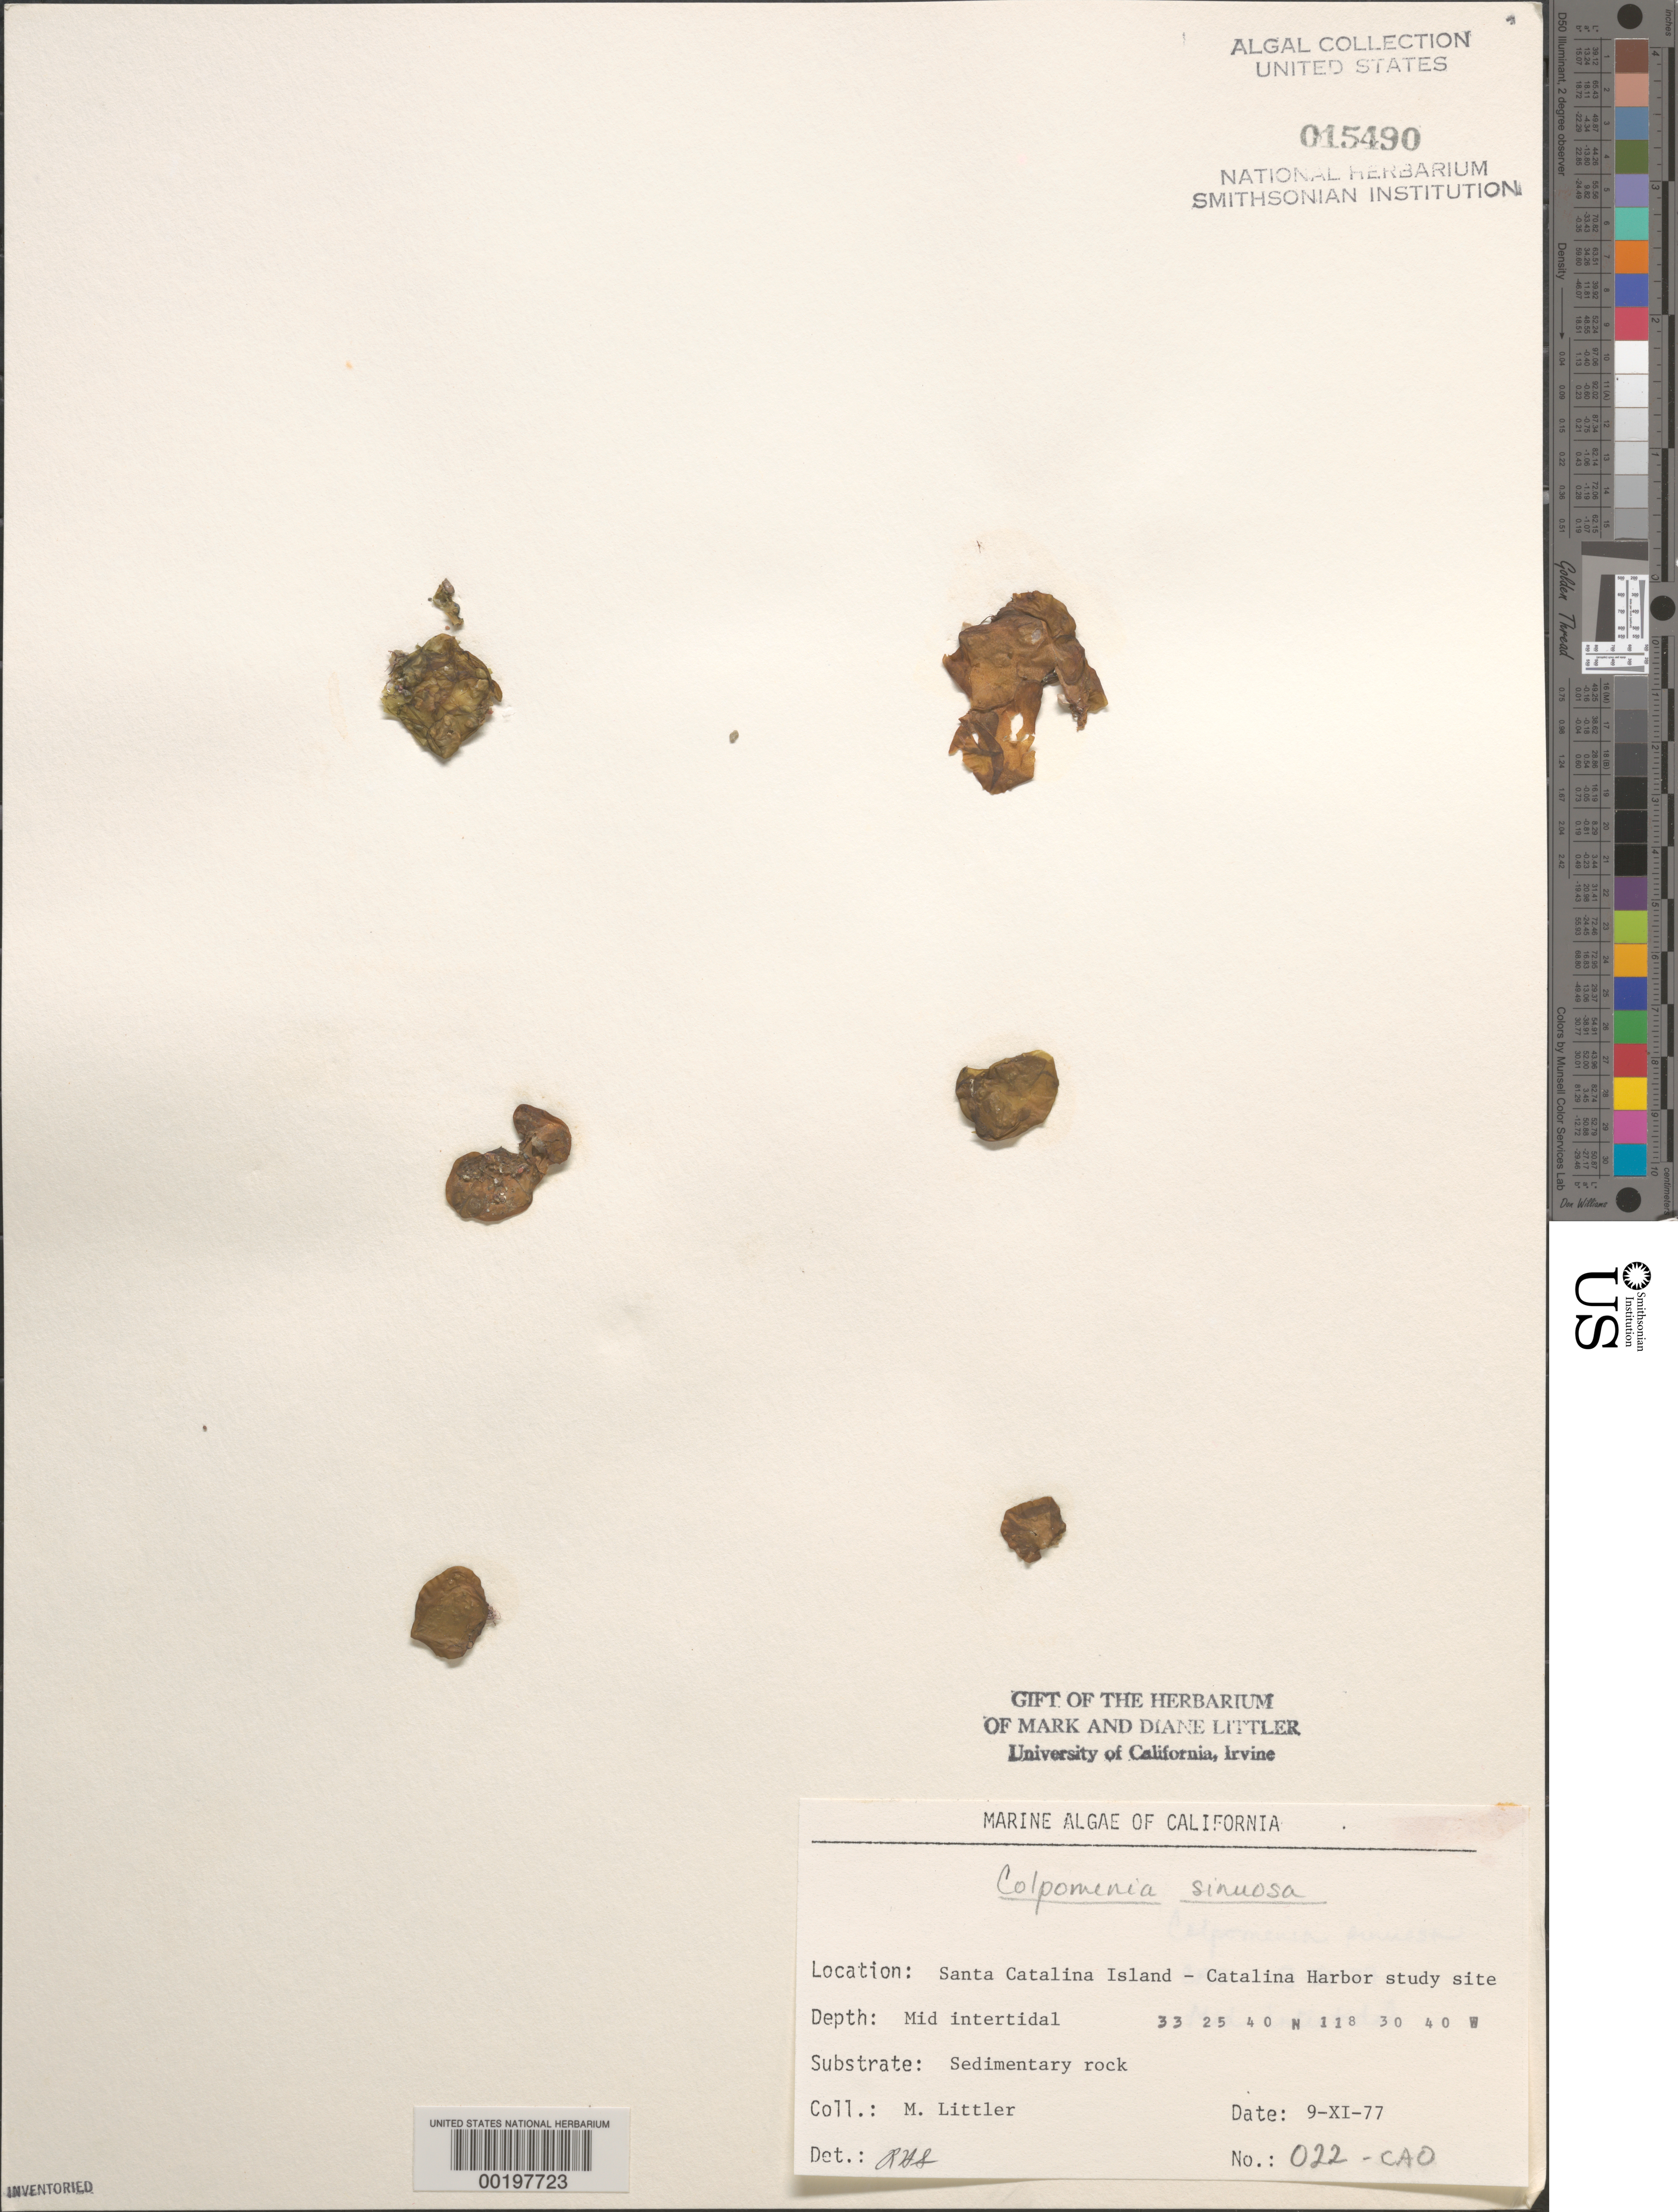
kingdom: Chromista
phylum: Ochrophyta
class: Phaeophyceae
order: Scytosiphonales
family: Scytosiphonaceae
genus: Colpomenia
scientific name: Colpomenia sinuosa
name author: (K. Mert. ex Roth) Derbes & Solier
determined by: Sims, Robert H.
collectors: M. M. Littler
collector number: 022-cao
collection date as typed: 09 Nov 1977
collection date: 1977-11-09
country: United States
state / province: California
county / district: Los Angeles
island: Santa Catalina Island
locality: Catalina Harbor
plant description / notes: BLM-SOCALBIGHT Rocky Intertidal Survey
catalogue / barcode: US 15490